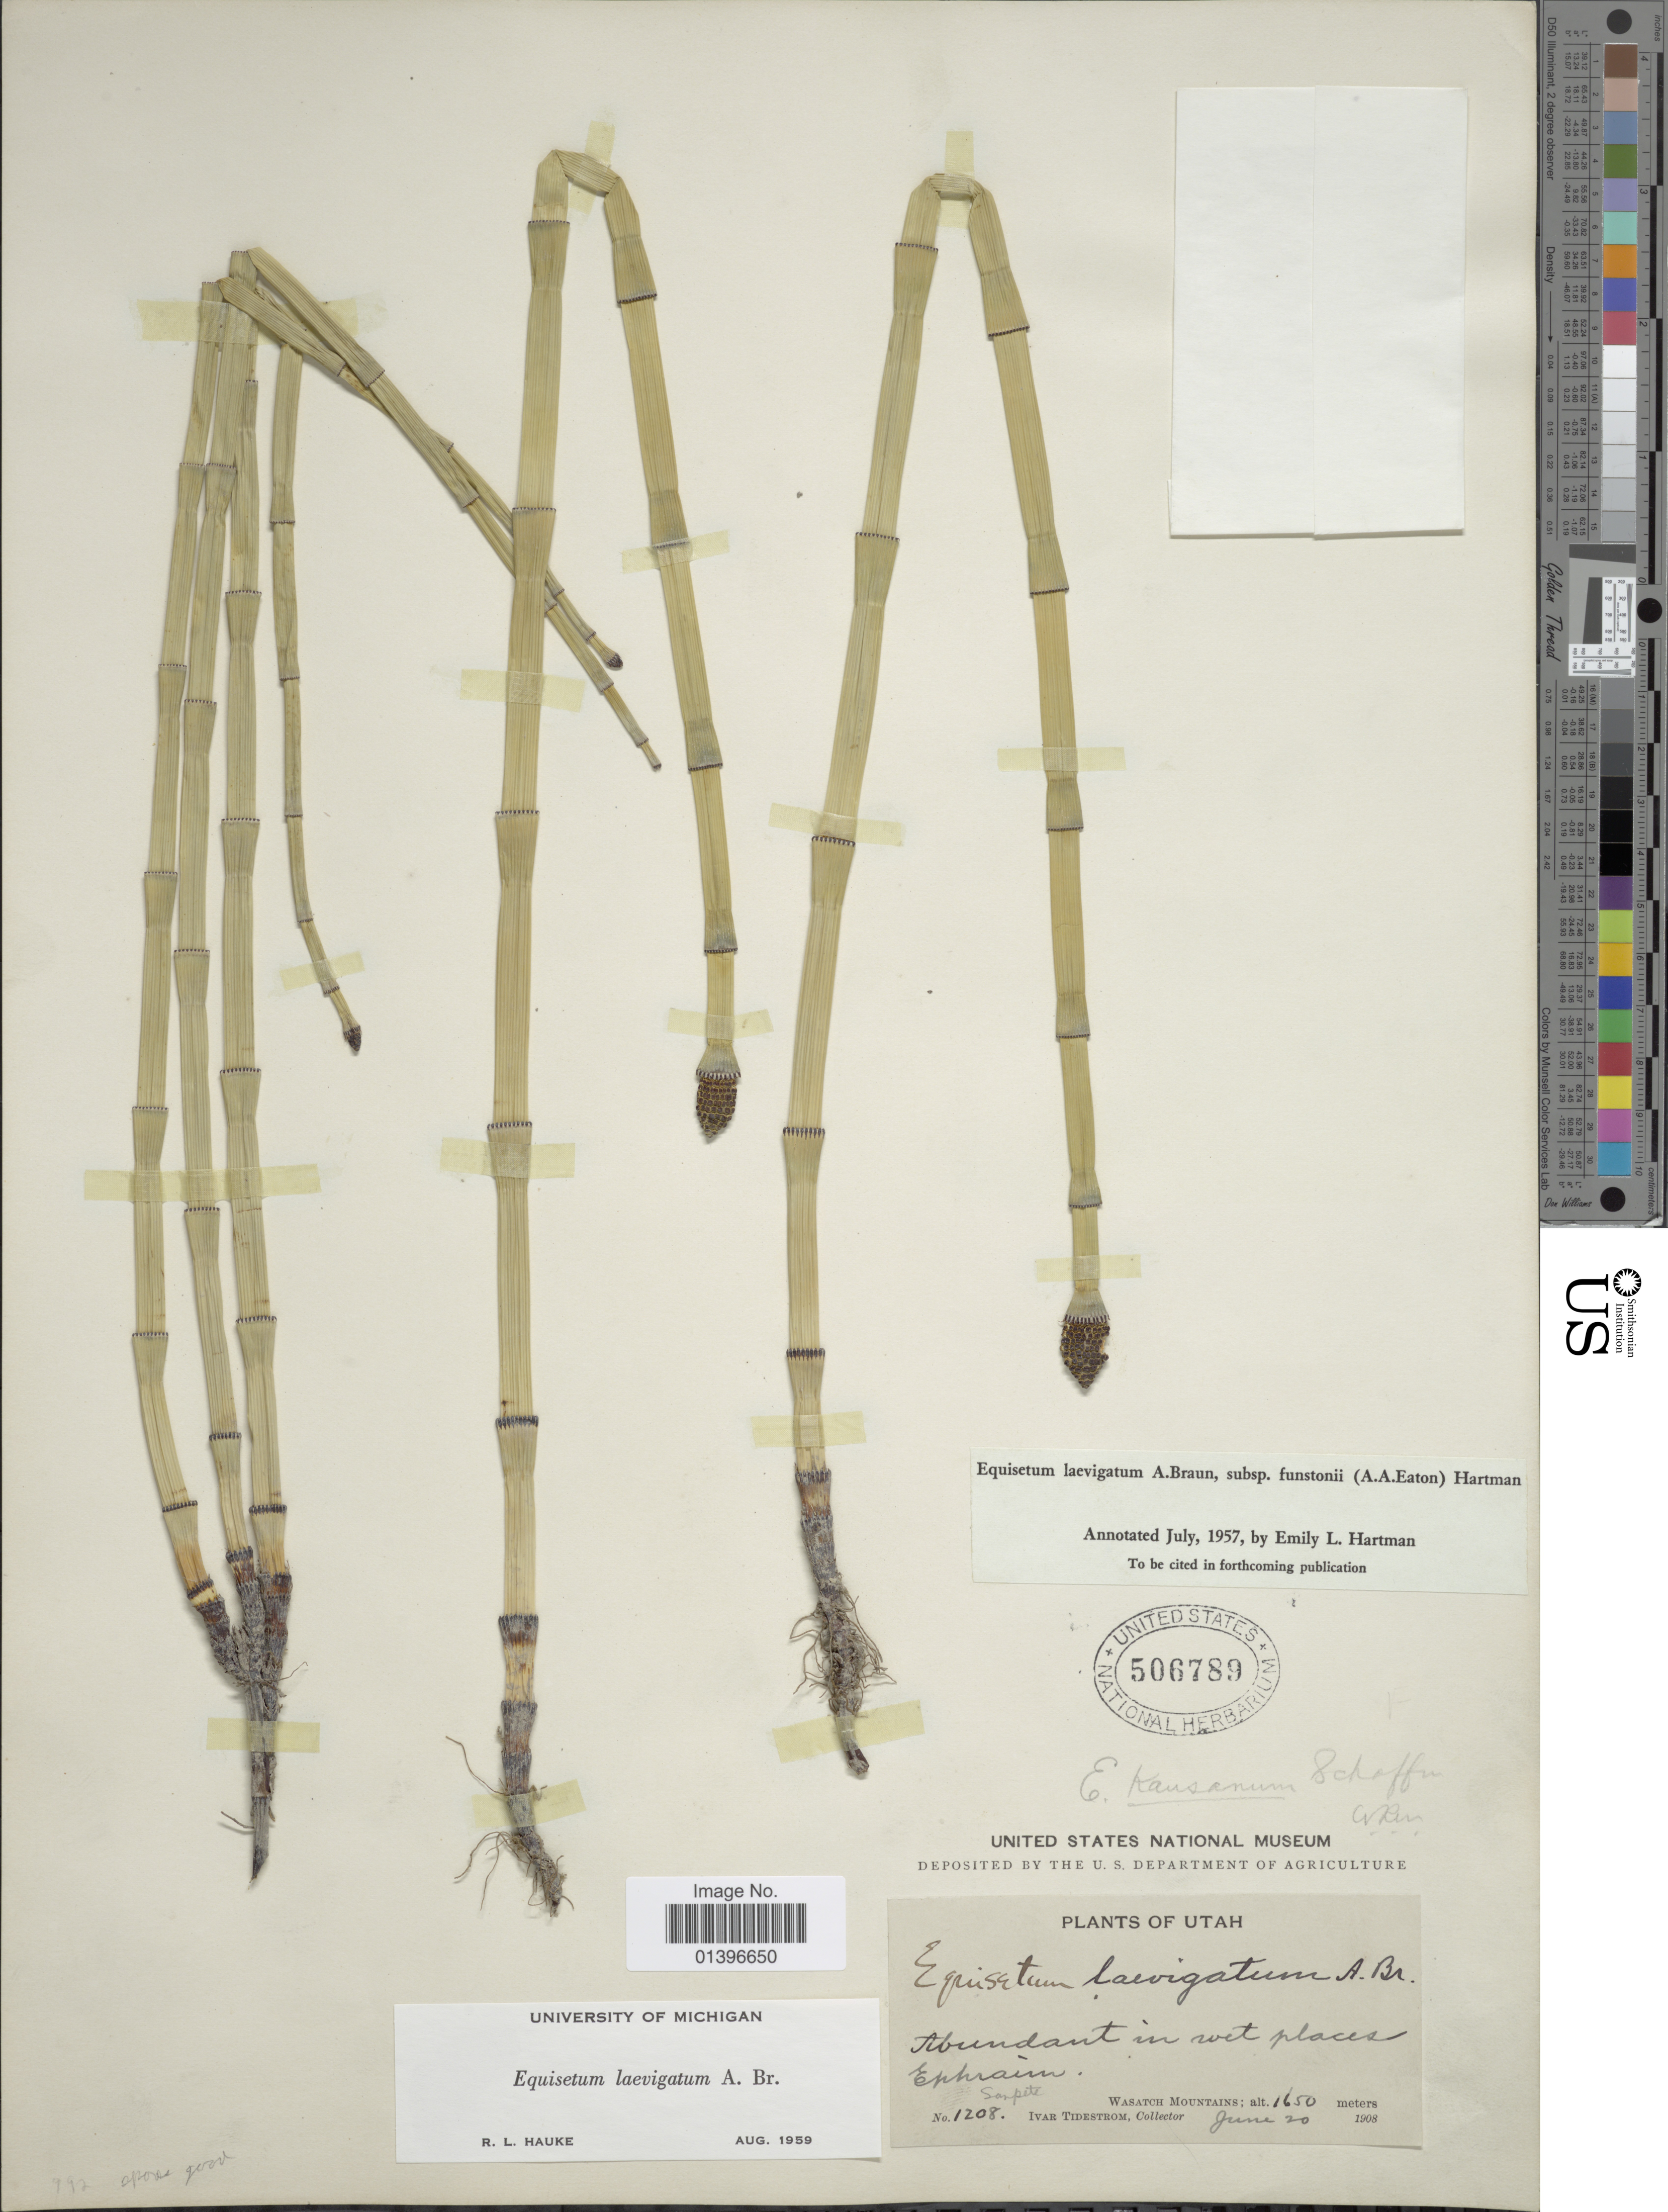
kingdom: Plantae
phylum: Tracheophyta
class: Polypodiopsida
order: Equisetales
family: Equisetaceae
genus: Equisetum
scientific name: Equisetum laevigatum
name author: A. Braun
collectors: I. F. Tidestrom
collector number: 1208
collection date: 1908-06-20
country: United States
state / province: Utah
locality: Abundant in wet places Ephraim, Sanpete, Wasatch Mountains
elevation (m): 1650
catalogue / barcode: US 506789